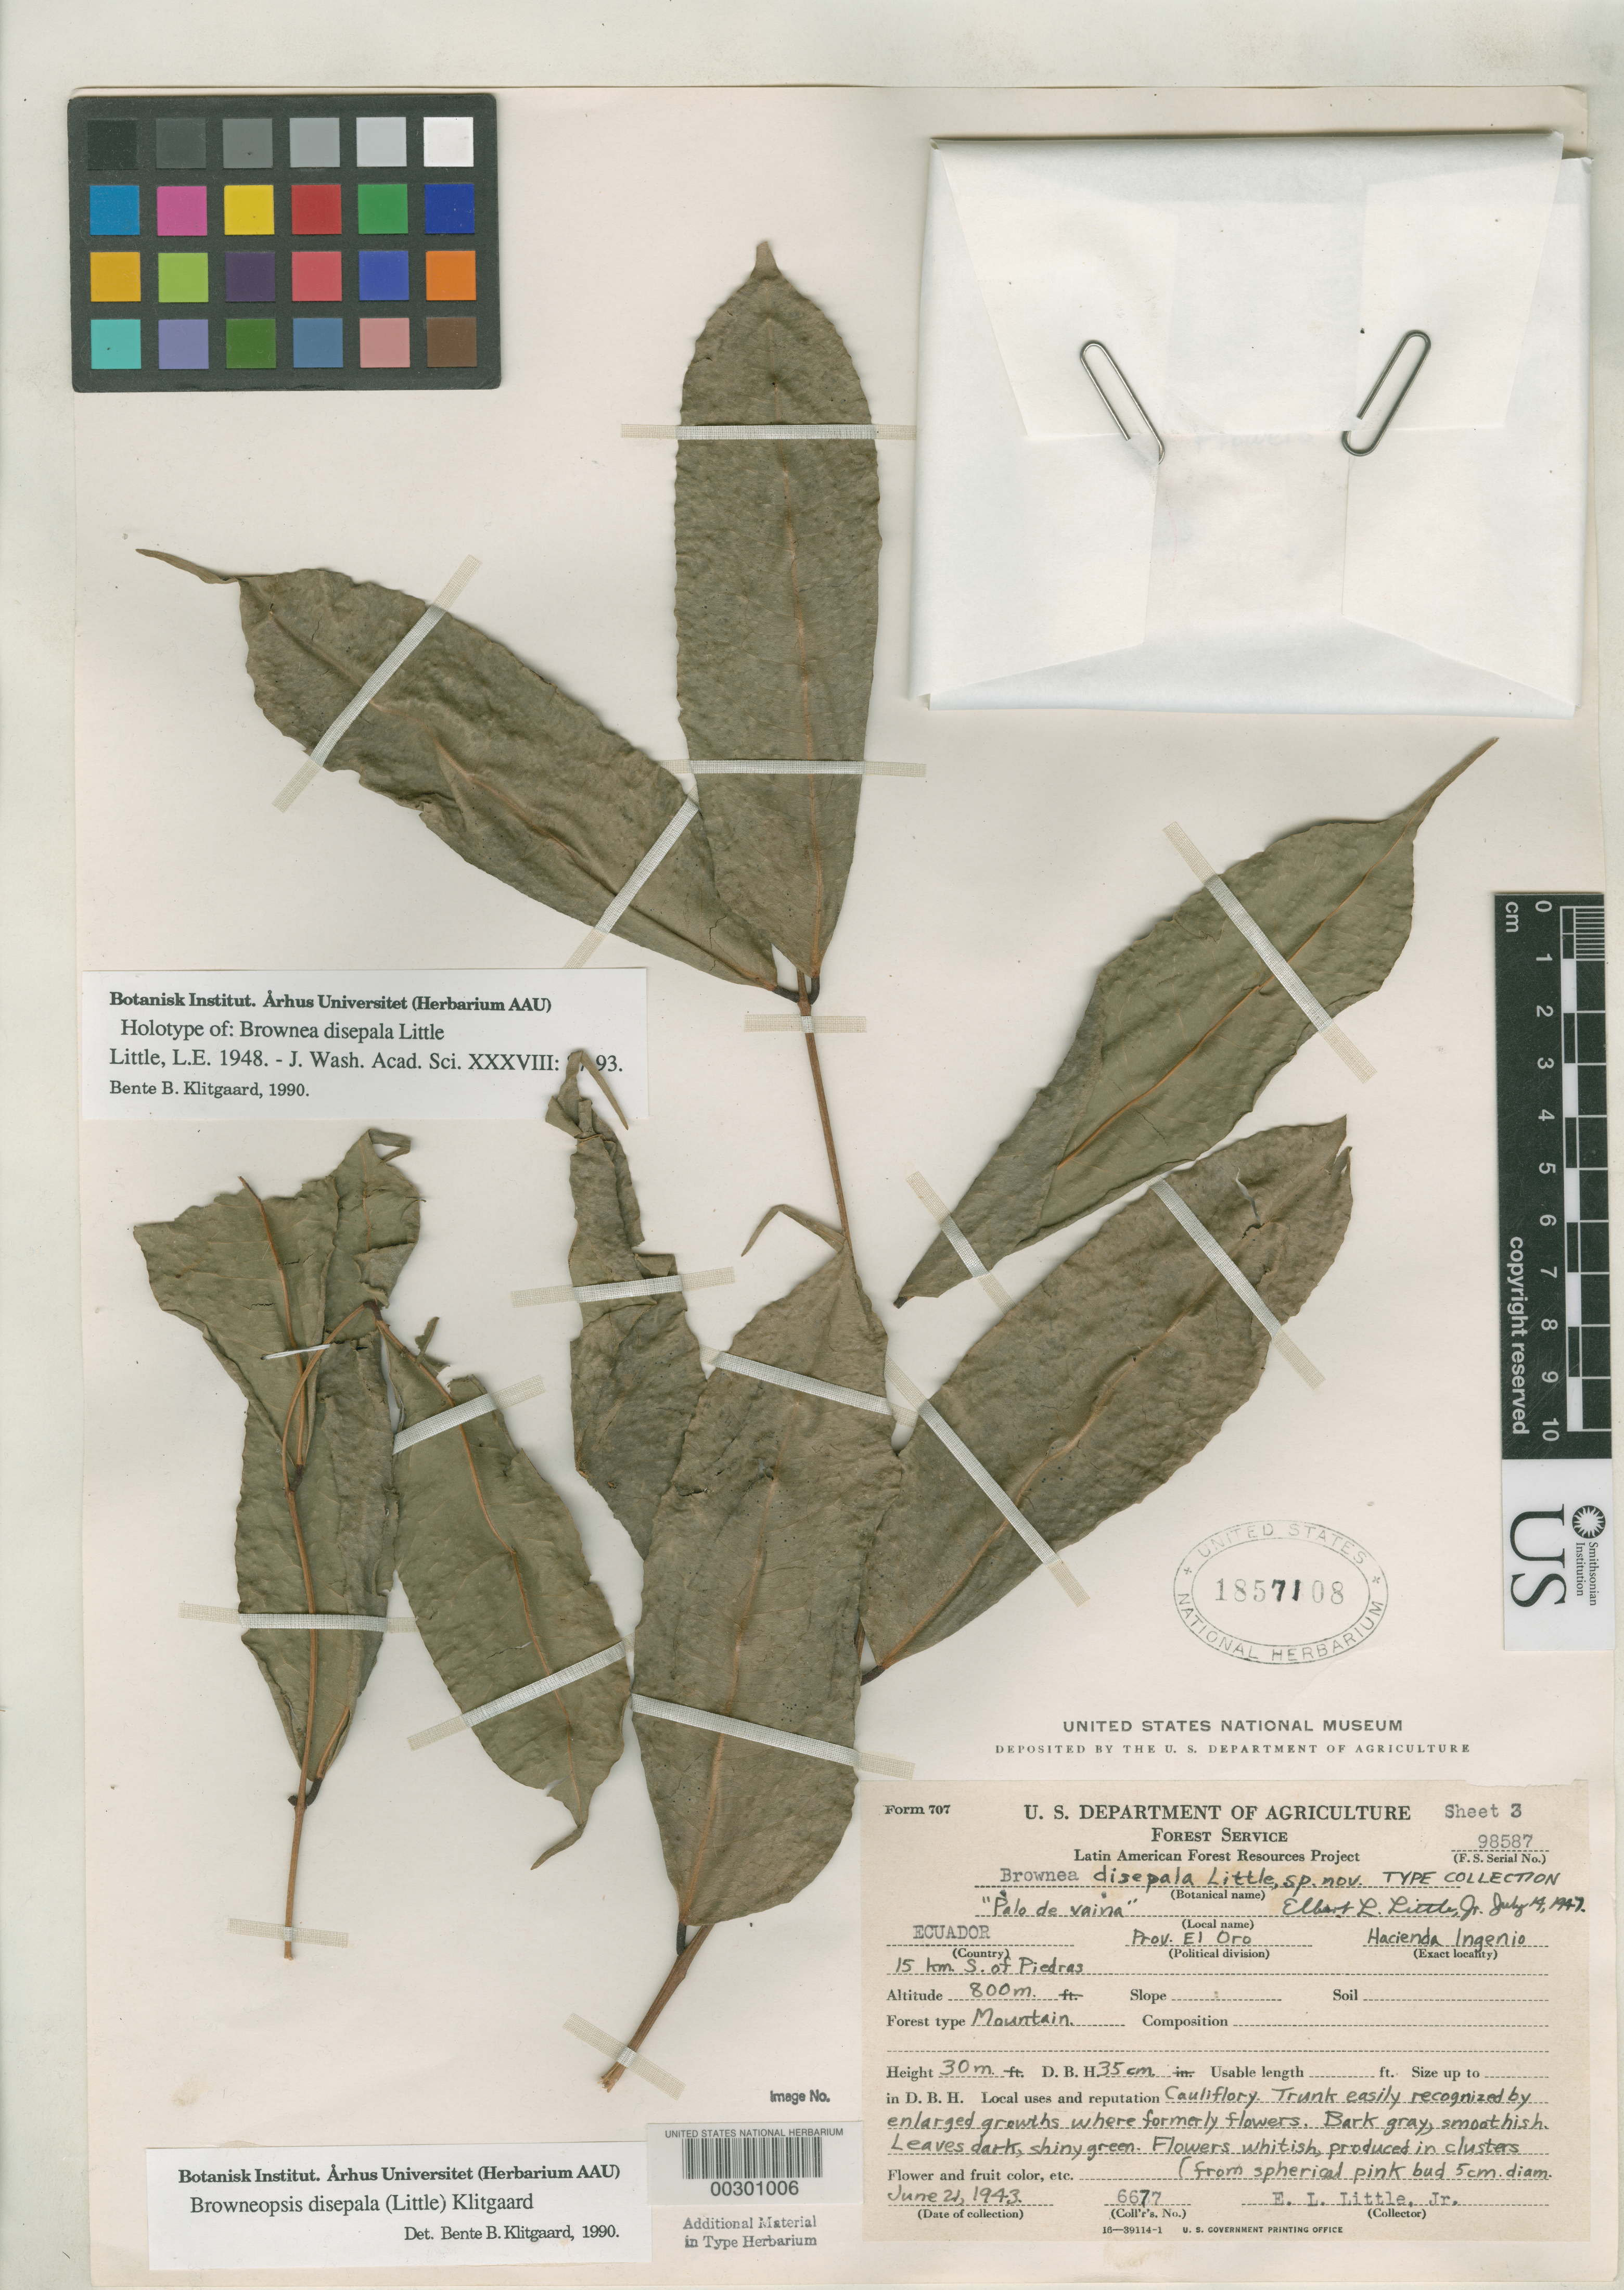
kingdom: Plantae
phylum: Tracheophyta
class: Magnoliopsida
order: Fabales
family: Fabaceae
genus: Brownea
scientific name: Brownea disepala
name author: Little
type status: Holotype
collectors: E. L. Little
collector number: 6677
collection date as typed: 21 Jun 1943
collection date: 1943-06-21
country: Ecuador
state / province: El Oro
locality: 15 km S of Piedras, Hacienda Ingenio.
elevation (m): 800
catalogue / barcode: US 1857108